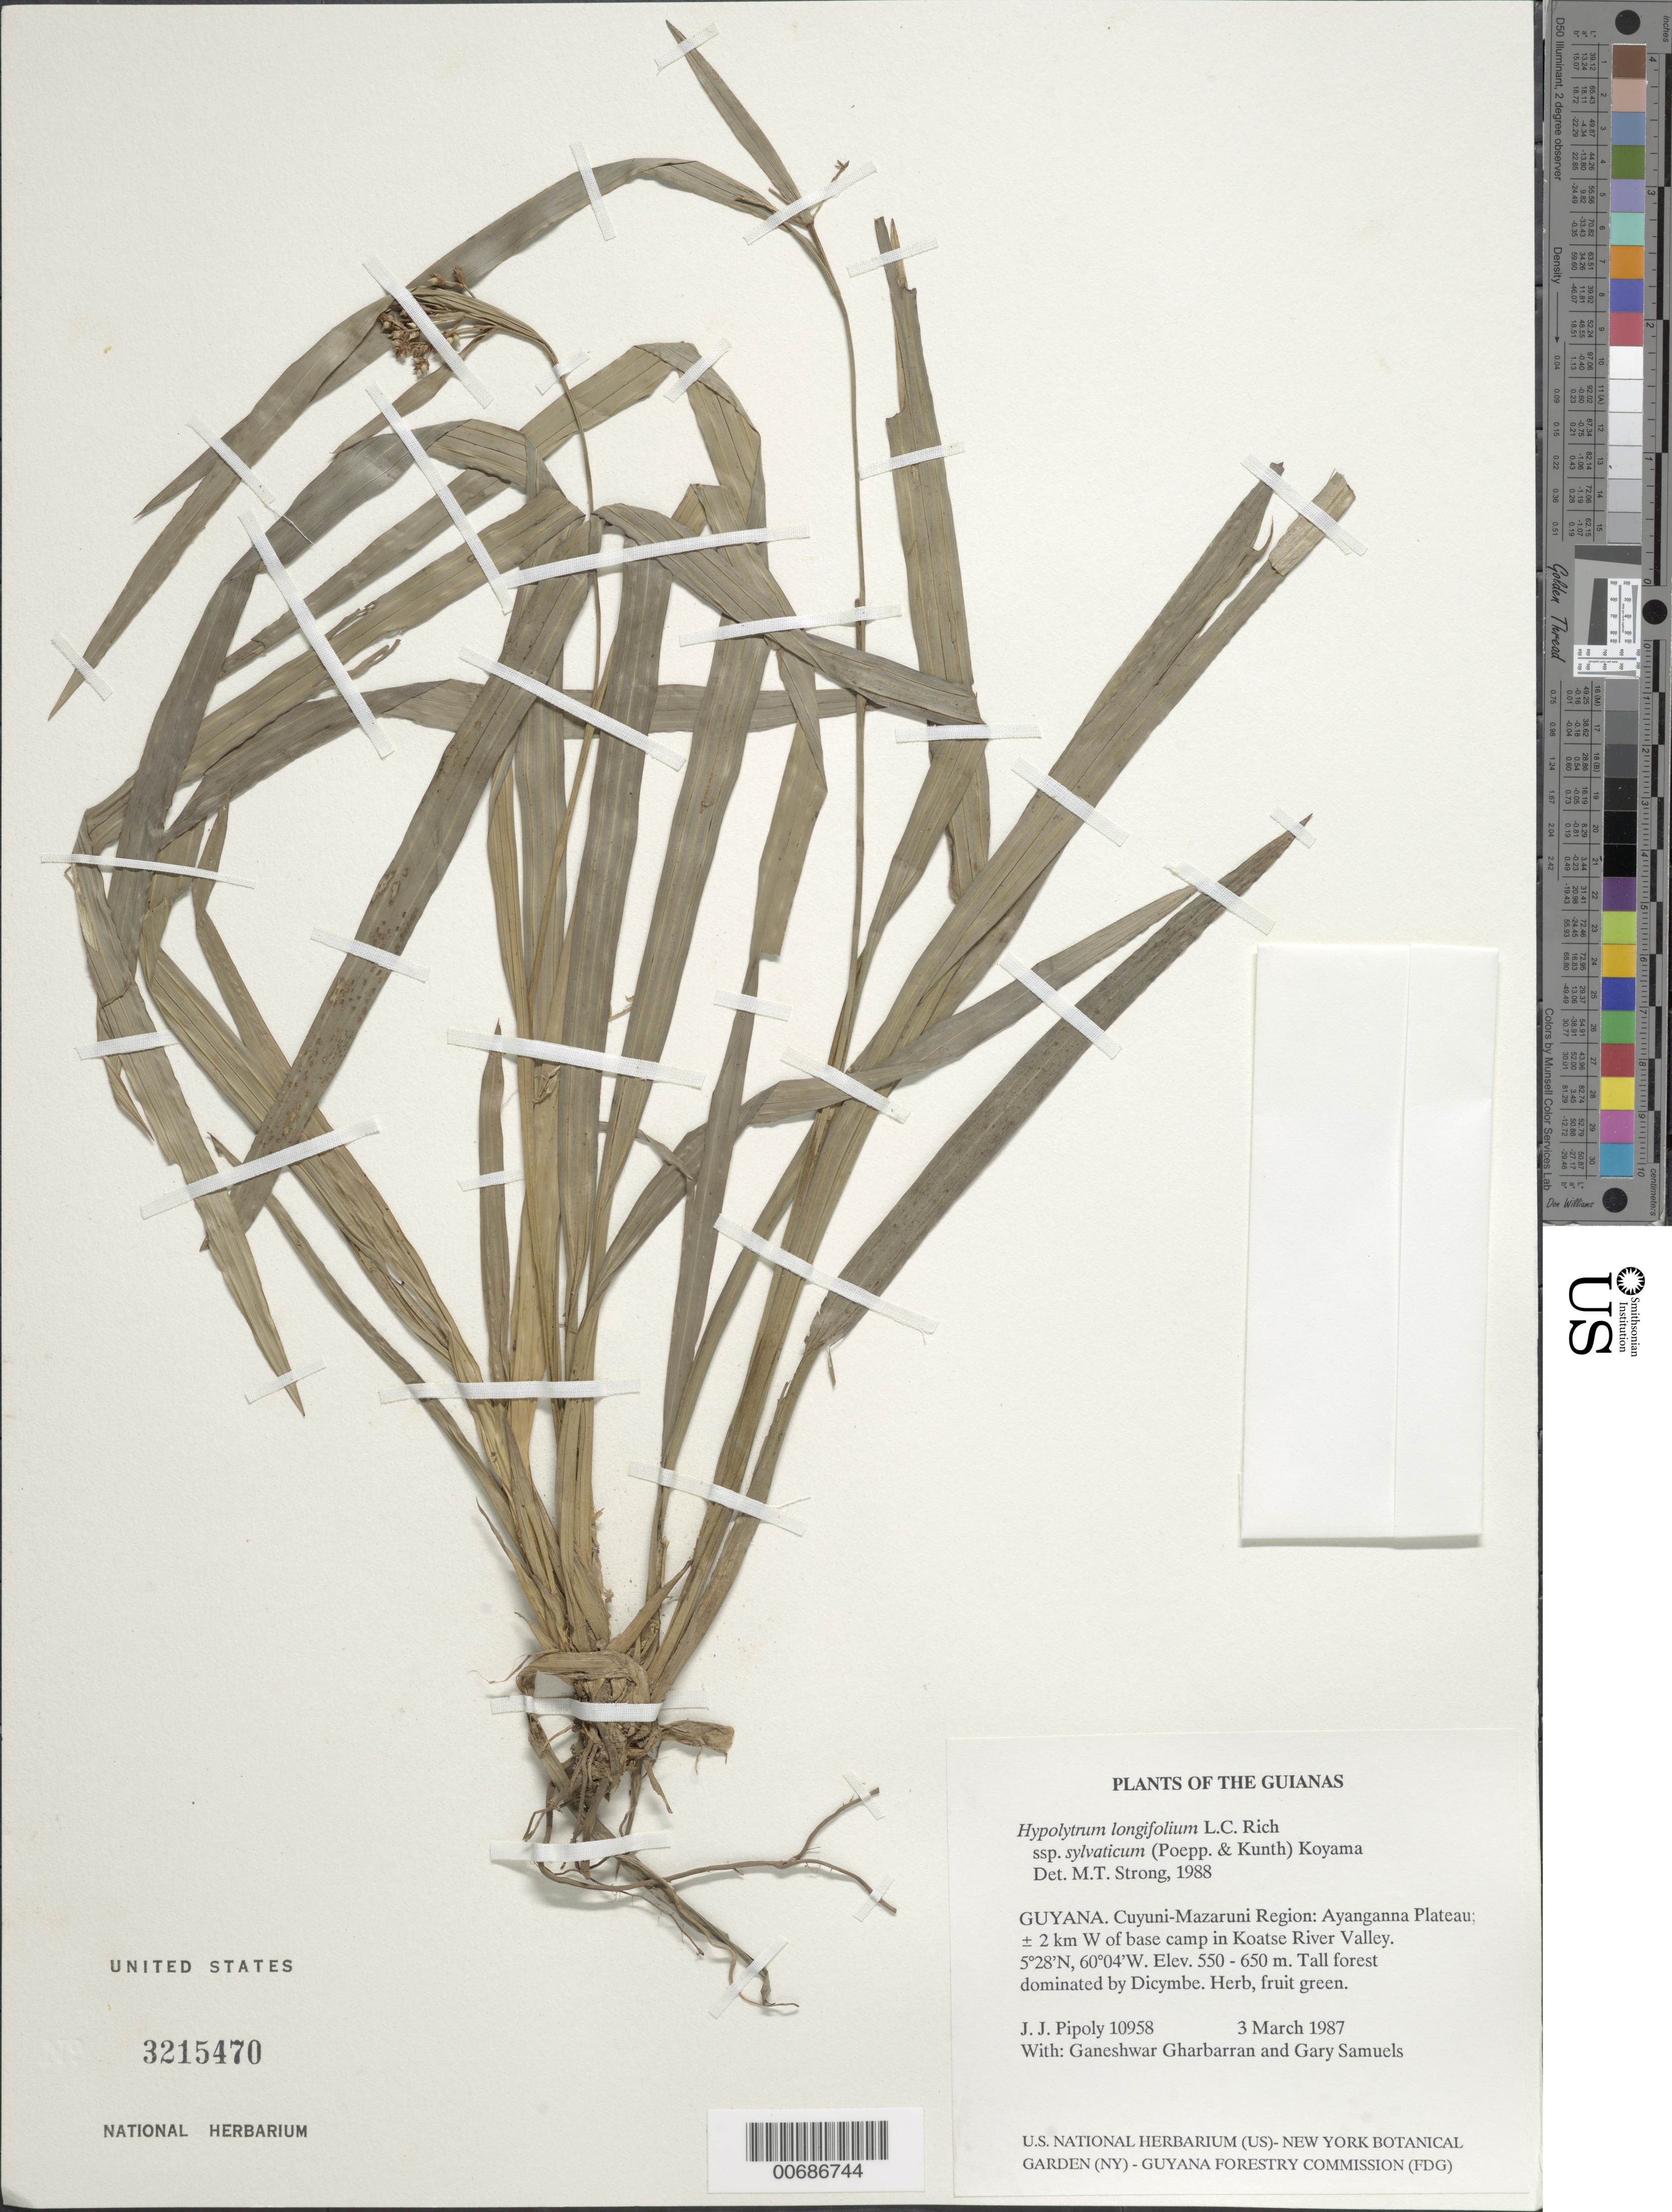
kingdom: Plantae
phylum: Tracheophyta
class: Liliopsida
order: Poales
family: Cyperaceae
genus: Hypolytrum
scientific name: Hypolytrum longifolium subsp. sylvaticum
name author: (Poepp. ex Kunth) T. Koyama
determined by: Strong, M. T., (US), Smithsonian Institution - National Museum of Natural History (UNITED STATES)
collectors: J. J. Pipoly, G. Gharbarran & G. Samuels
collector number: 10958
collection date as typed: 3 March 1987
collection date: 1987-03-03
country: Guyana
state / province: Cuyuni-Mazaruni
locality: Ayanganna Plateau; ± 2 km W of base camp in Koatse River Valley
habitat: Tall forest dominated by Dicymbe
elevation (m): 550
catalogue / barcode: US 3215470